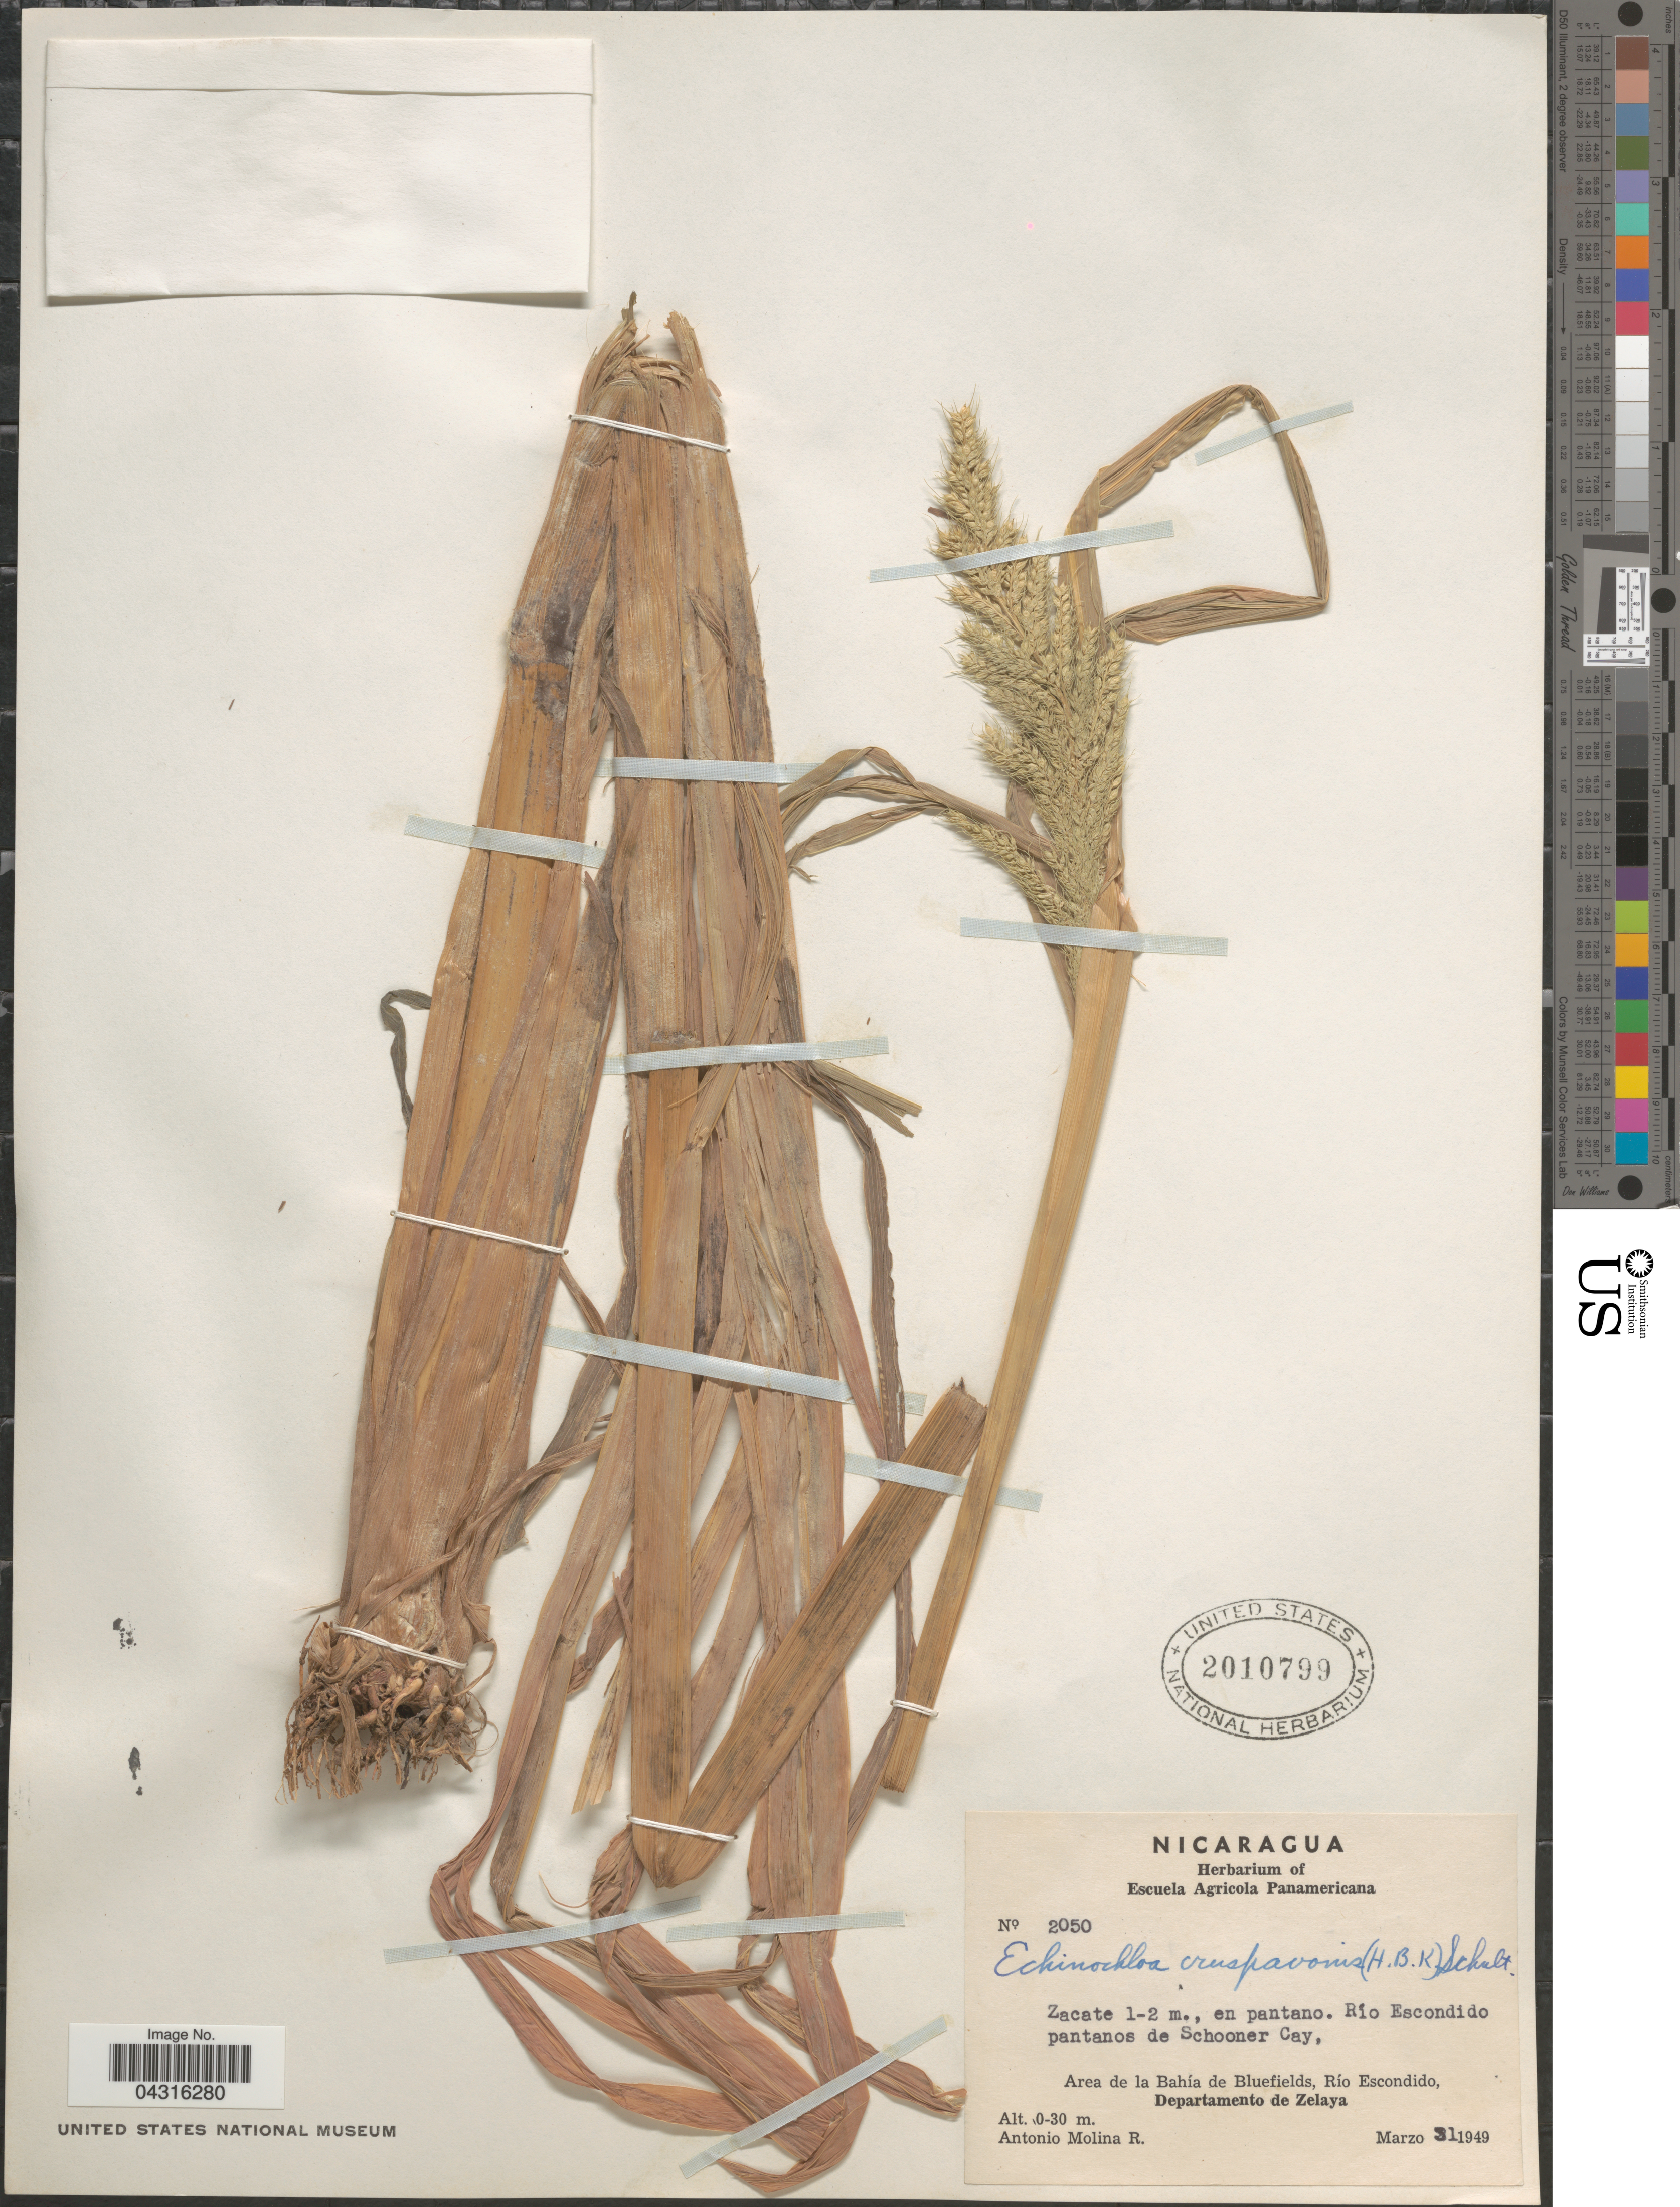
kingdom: Plantae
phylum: Tracheophyta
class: Liliopsida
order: Poales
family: Poaceae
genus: Echinochloa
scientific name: Echinochloa crus-pavonis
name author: (Kunth) Schult.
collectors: A. Molina R.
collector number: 2050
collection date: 1949-03-31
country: Nicaragua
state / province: Atlántico Sur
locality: Río Escondido pantanos de Schooner Cay, Area de la Bahía de Bluefields, Río Escondido, Departamento de Zelaya.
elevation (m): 0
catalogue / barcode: US 2010799